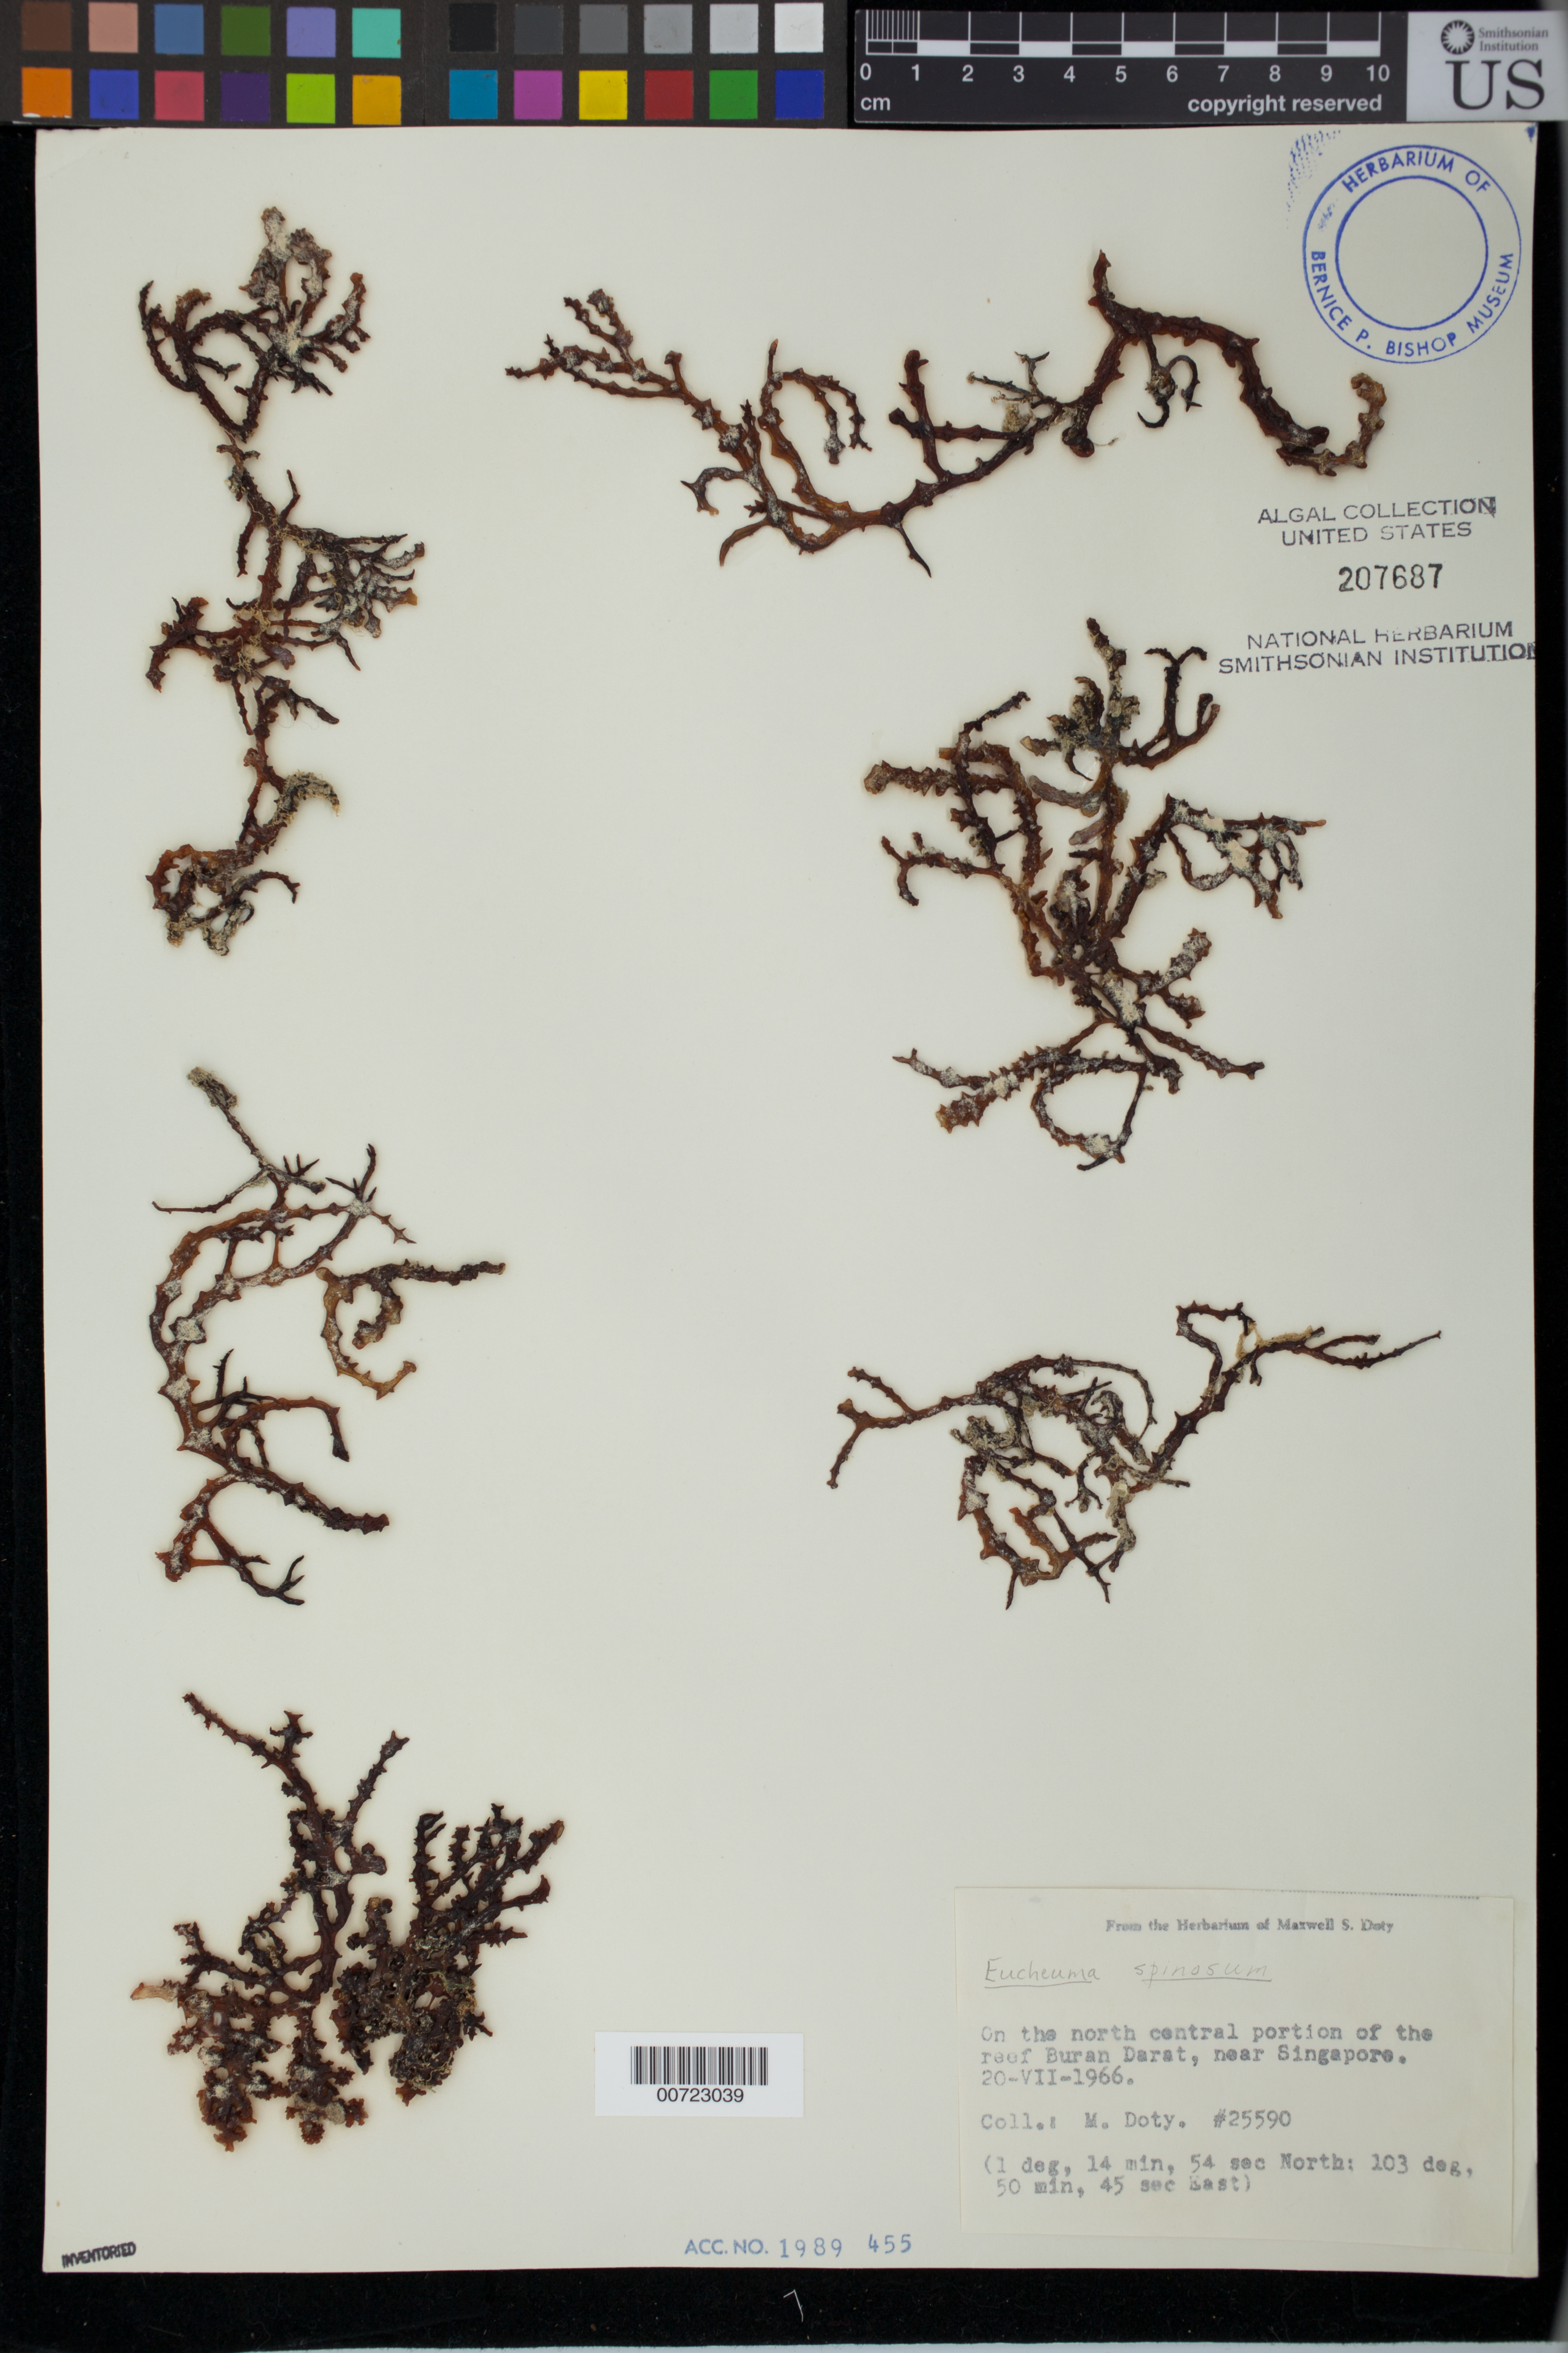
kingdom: Plantae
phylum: Rhodophyta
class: Florideophyceae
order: Gigartinales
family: Solieriaceae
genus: Eucheuma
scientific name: Eucheuma denticulatum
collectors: M. S. Doty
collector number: MSD 25590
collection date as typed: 20 Jul 1966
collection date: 1966-07-20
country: Singapore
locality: Buran Darat, near Singapore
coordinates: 1 deg, 14 min, 54 sec North, 103 deg, 50 min, 45 sec East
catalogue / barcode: US 207687